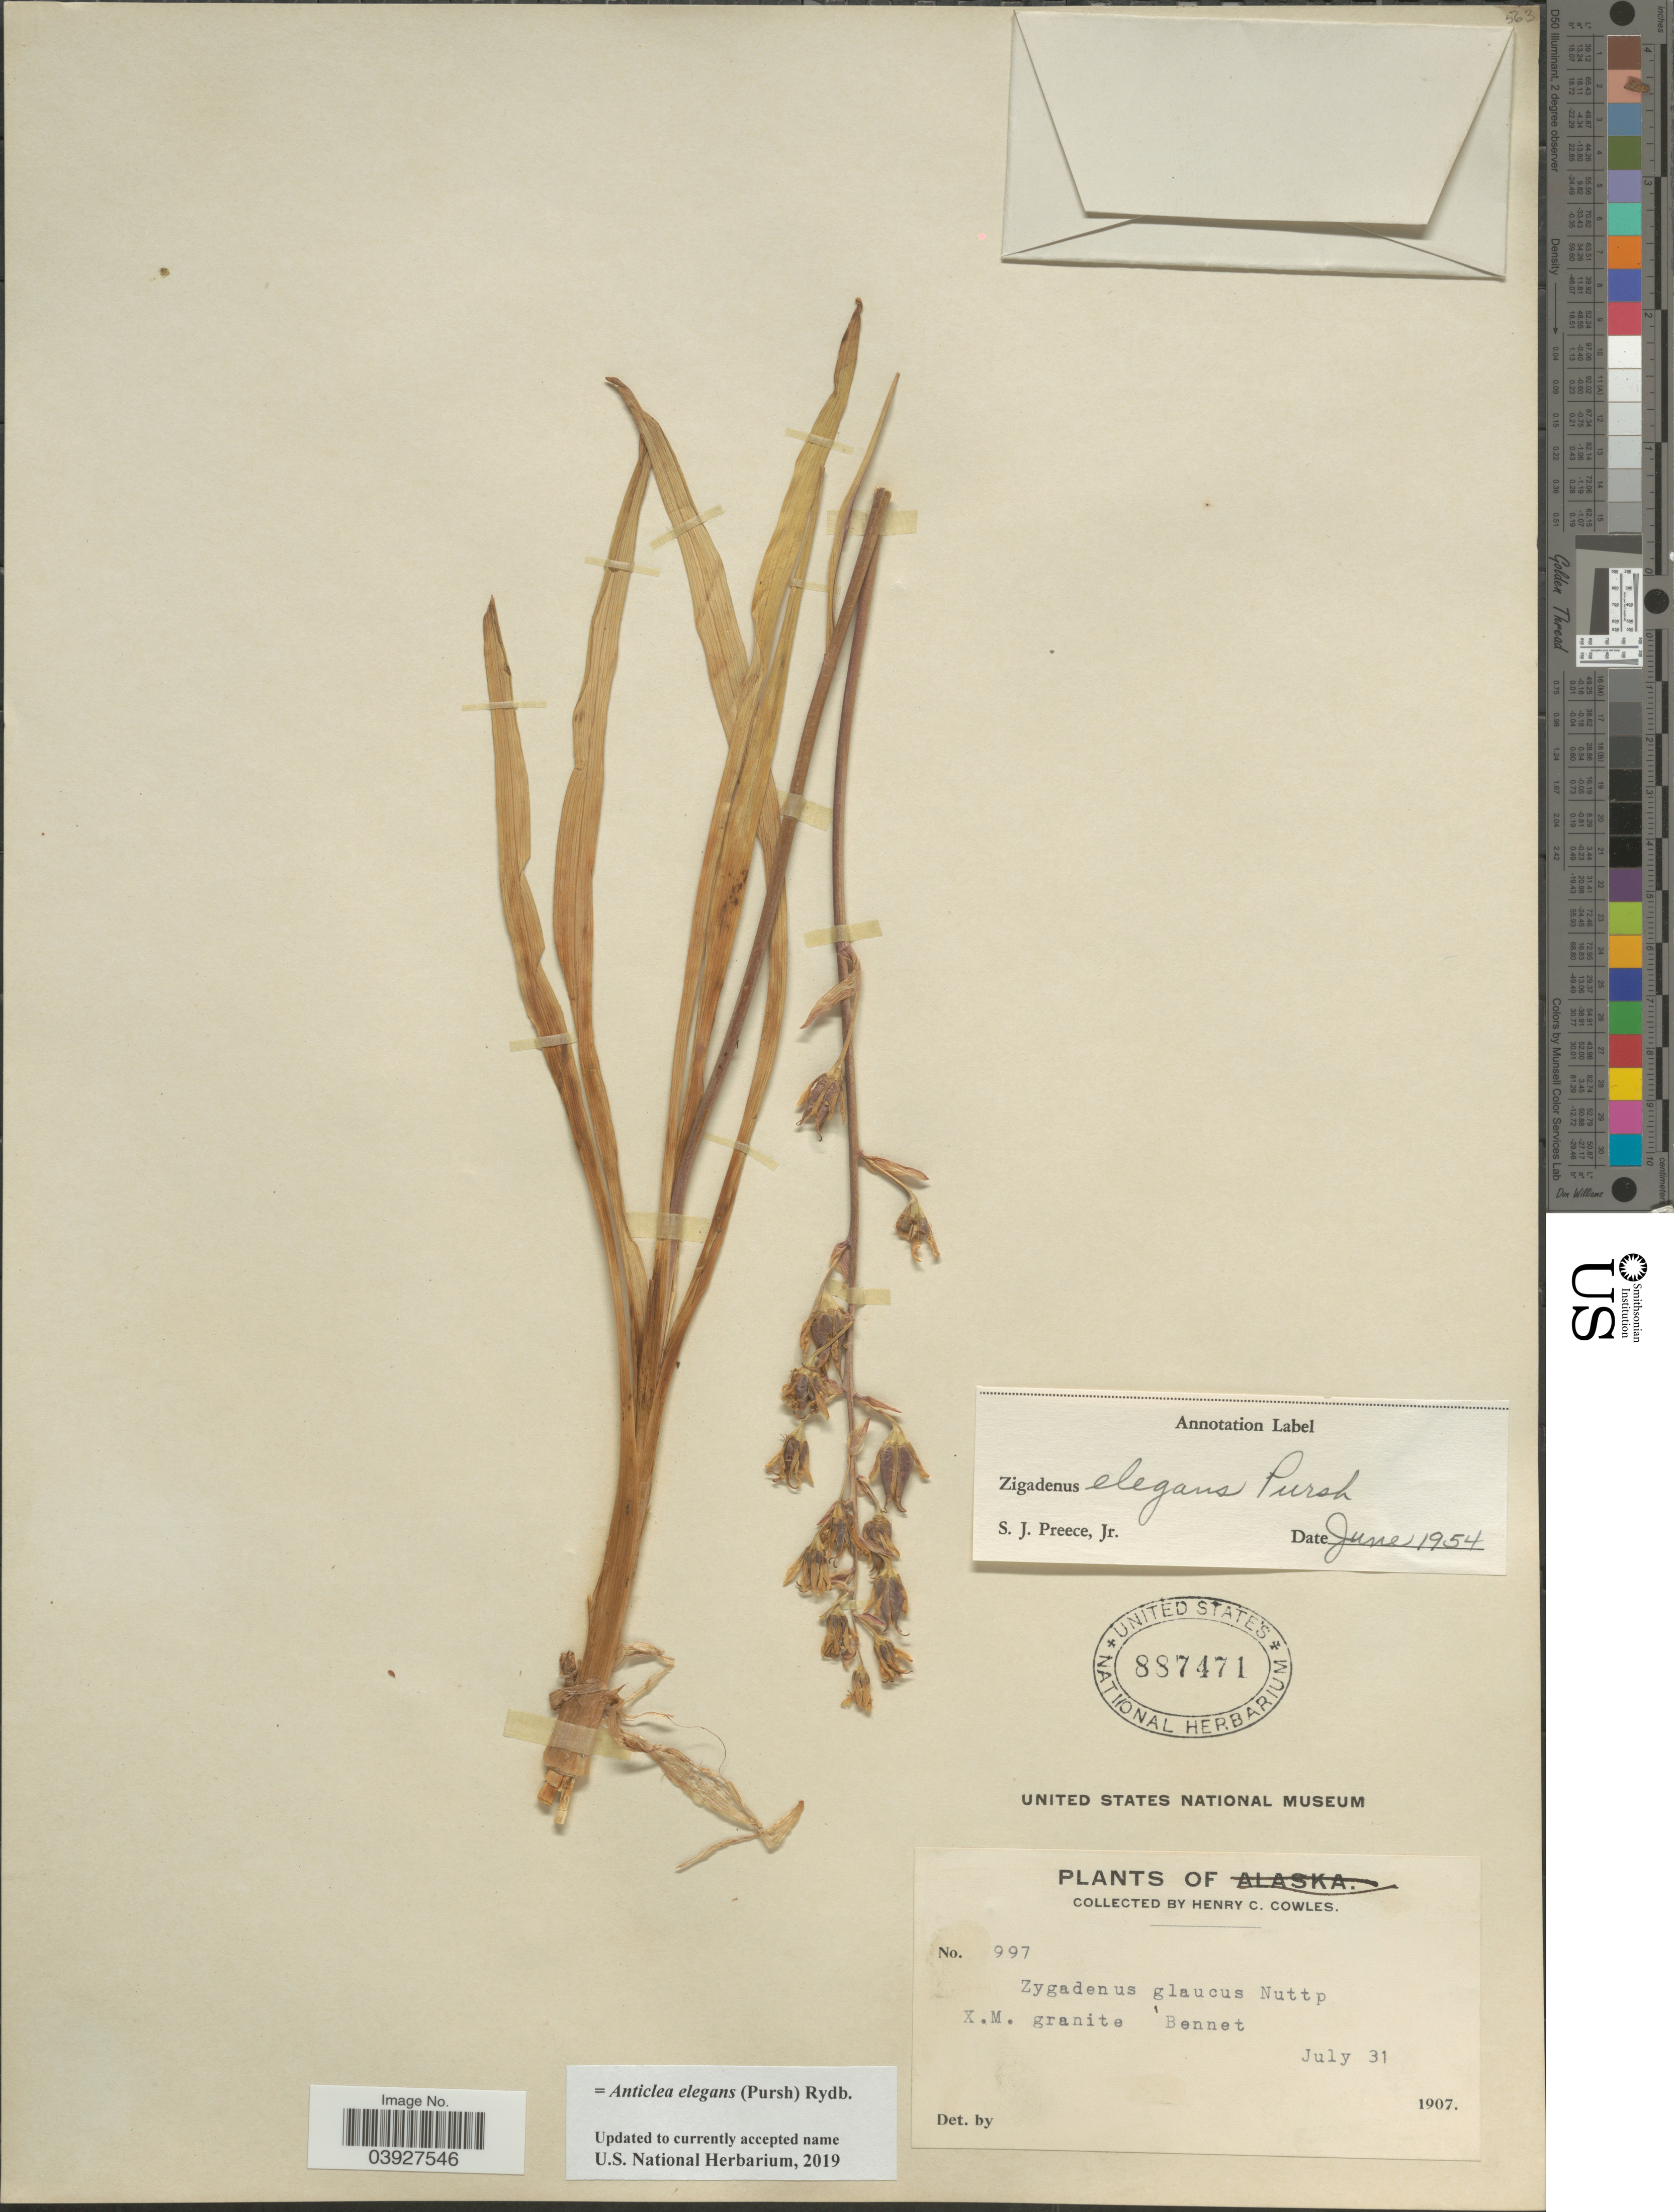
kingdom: Plantae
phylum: Tracheophyta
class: Liliopsida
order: Liliales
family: Melanthiaceae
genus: Anticlea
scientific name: Anticlea elegans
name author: (Pursh) Rydb.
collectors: H. Cowles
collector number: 997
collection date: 1907-07-31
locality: X.M. granite Bennet.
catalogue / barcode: US 887471